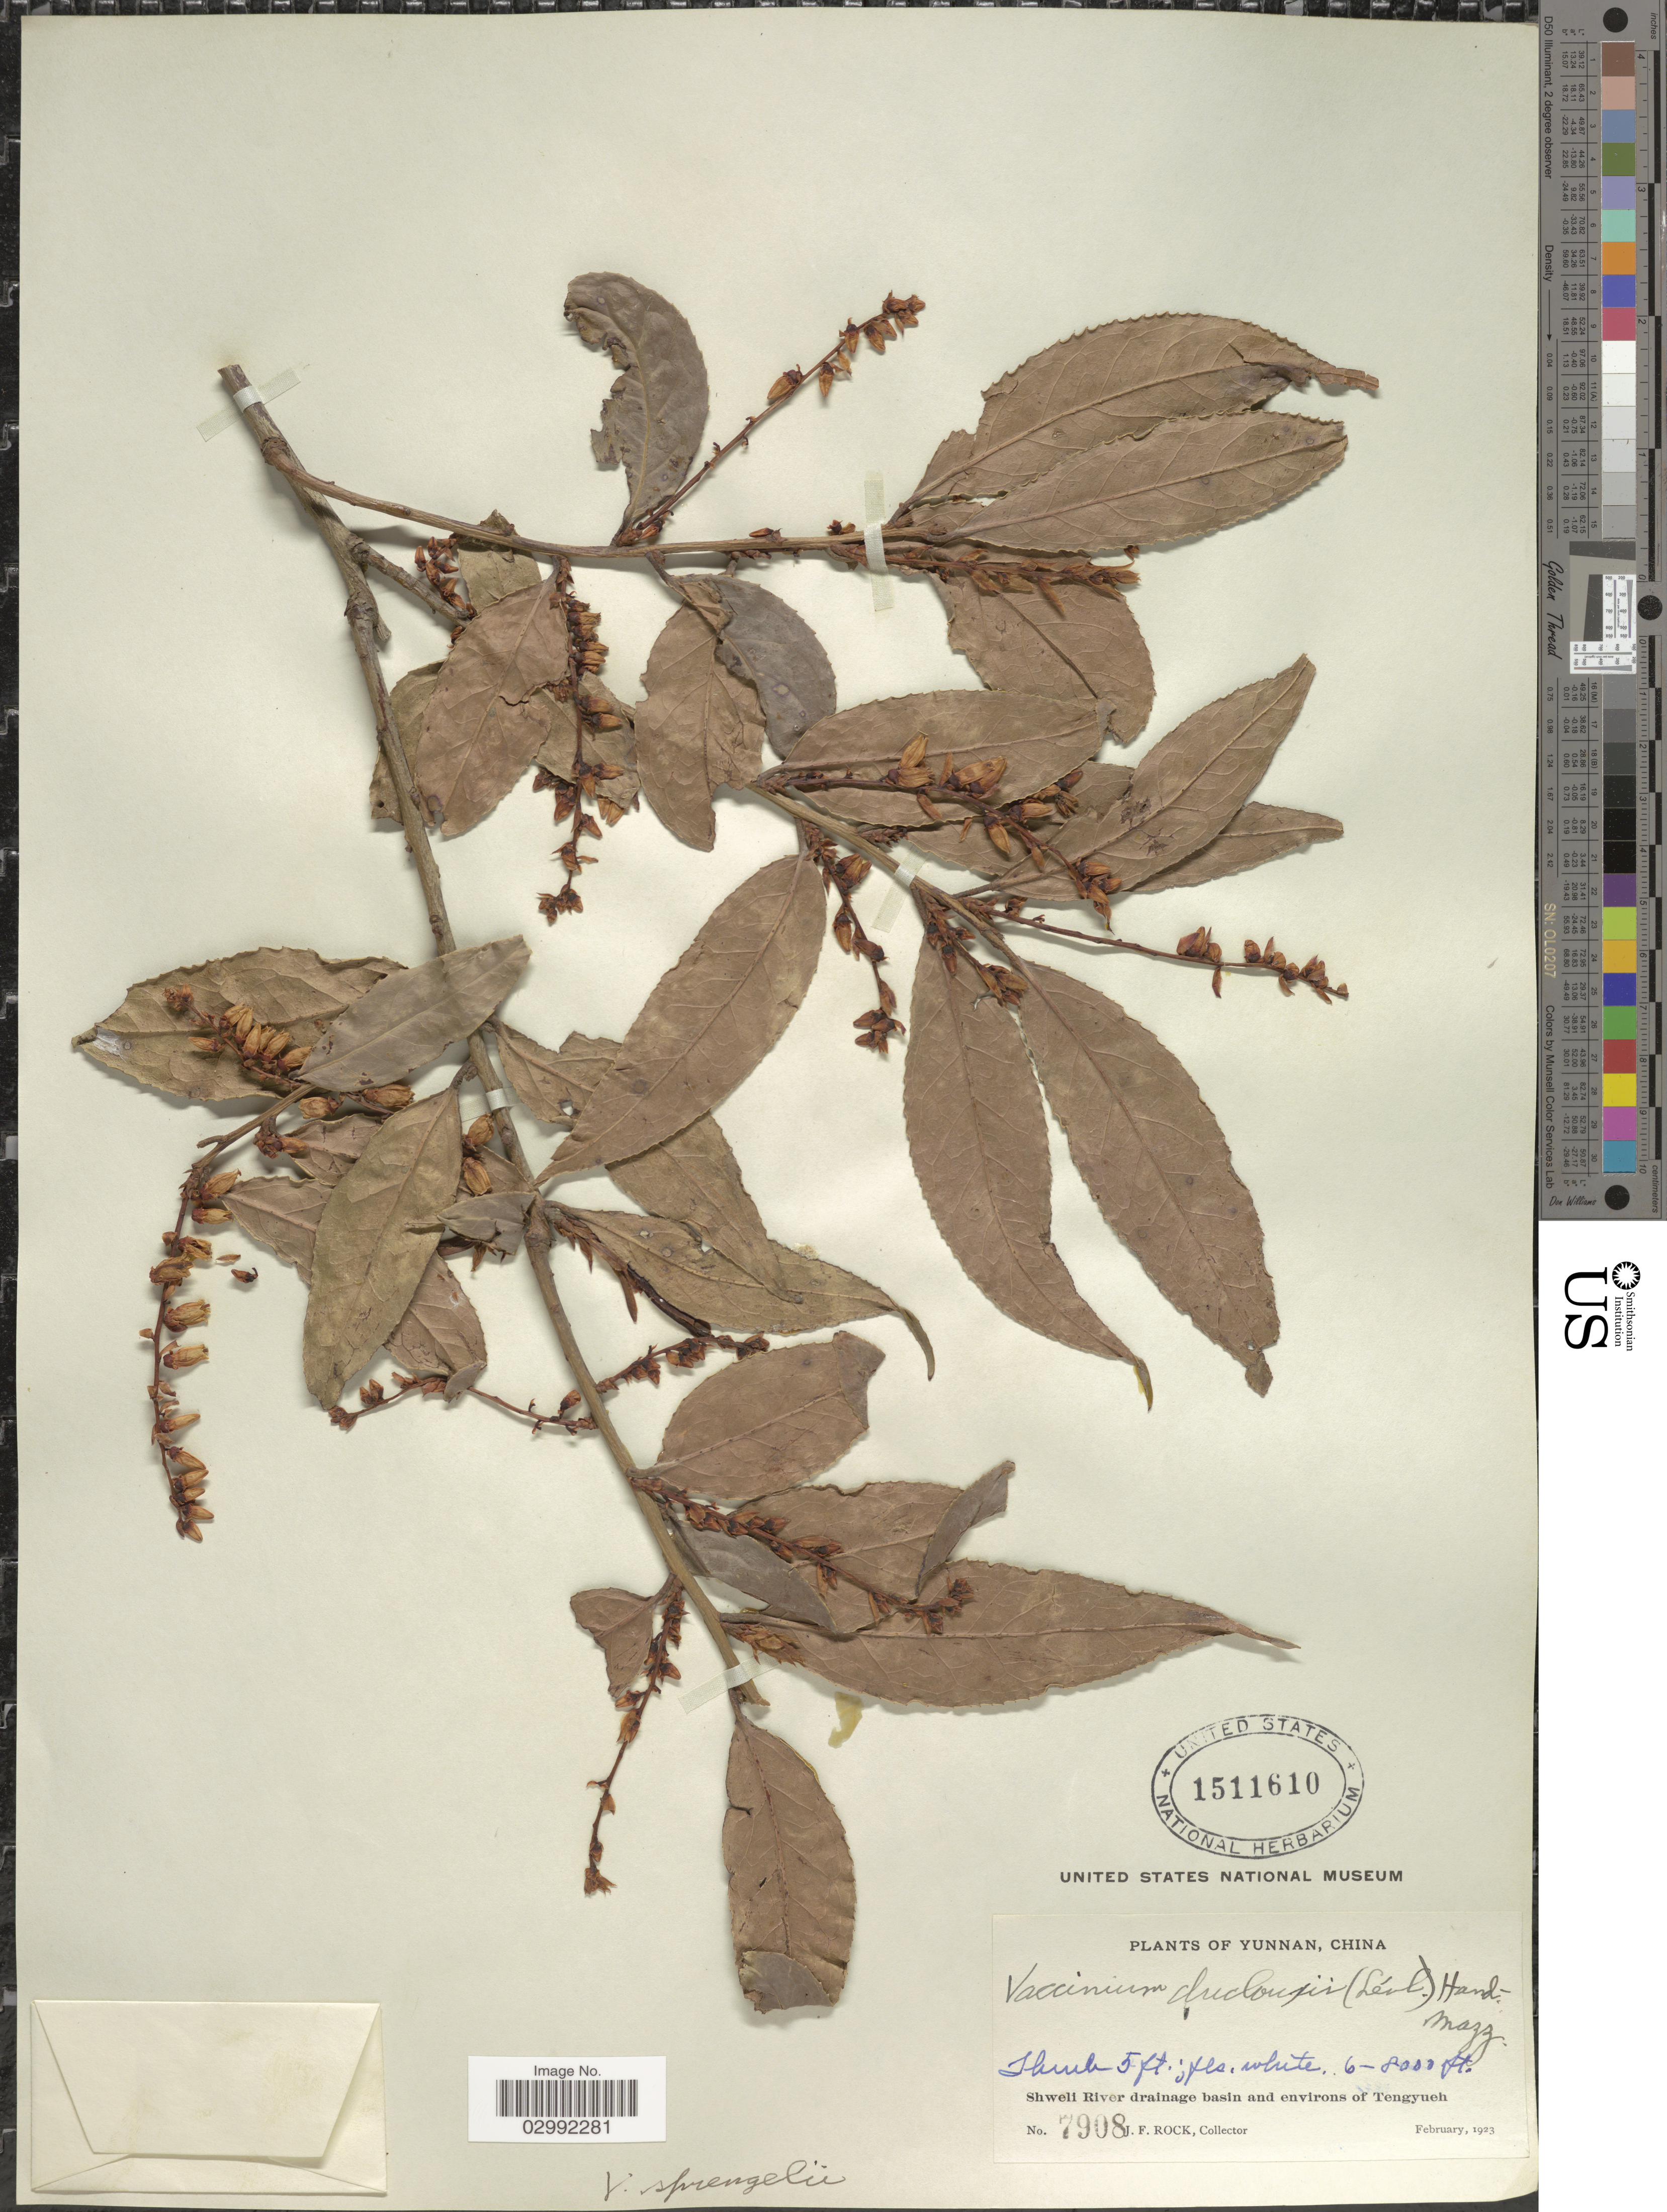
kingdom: Plantae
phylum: Tracheophyta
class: Magnoliopsida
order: Ericales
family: Ericaceae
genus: Vaccinium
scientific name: Vaccinium sprengelii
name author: (G. Don) Sleumer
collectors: J. Rock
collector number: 7908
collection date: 1923-02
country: China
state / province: Yunnan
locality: Shweli River drainage basin and environs of Tengyueh.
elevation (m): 1829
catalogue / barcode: US 1511610